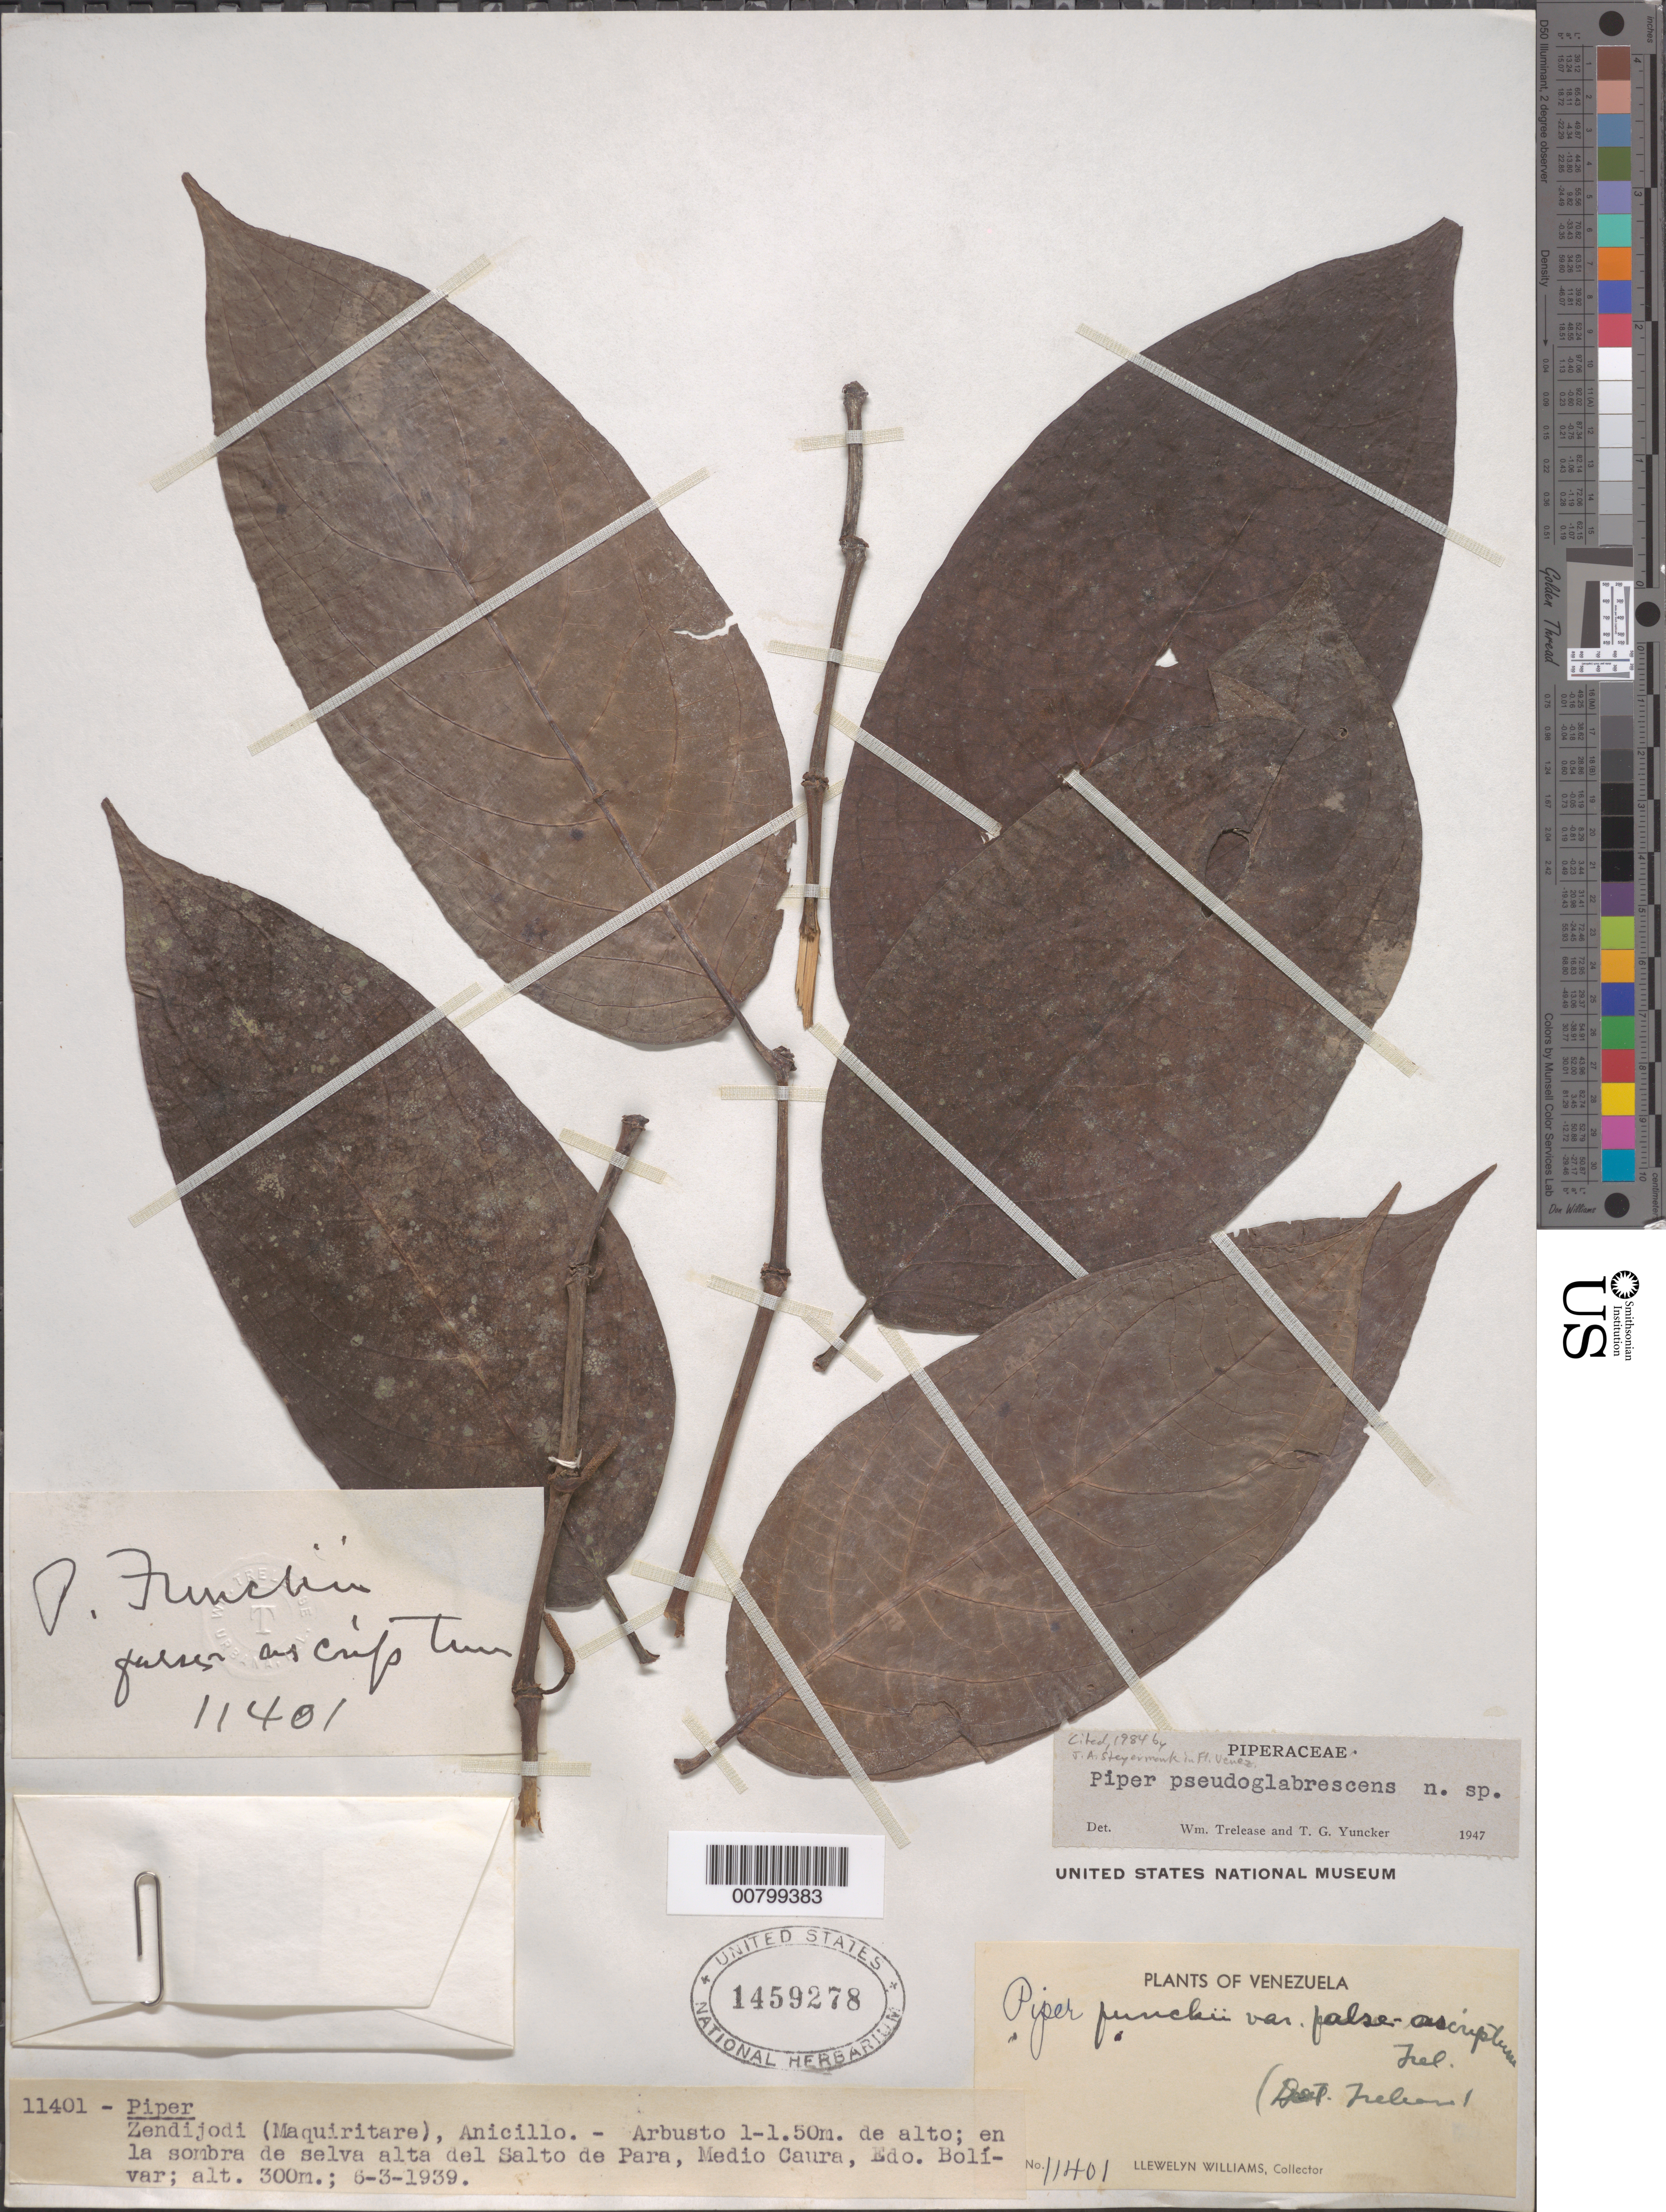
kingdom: Plantae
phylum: Tracheophyta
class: Magnoliopsida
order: Piperales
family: Piperaceae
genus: Piper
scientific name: Piper pseudoglabrescens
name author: Trel. & Yunck.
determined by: Steyermark, Julian A., (VEN)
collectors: Ll. Williams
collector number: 11401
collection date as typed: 6-Mar-39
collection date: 1939-03-06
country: Venezuela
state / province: Bolívar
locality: Salto de Para, Medio Caura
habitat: Sombra selva alta del salto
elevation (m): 300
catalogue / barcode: US 1459278